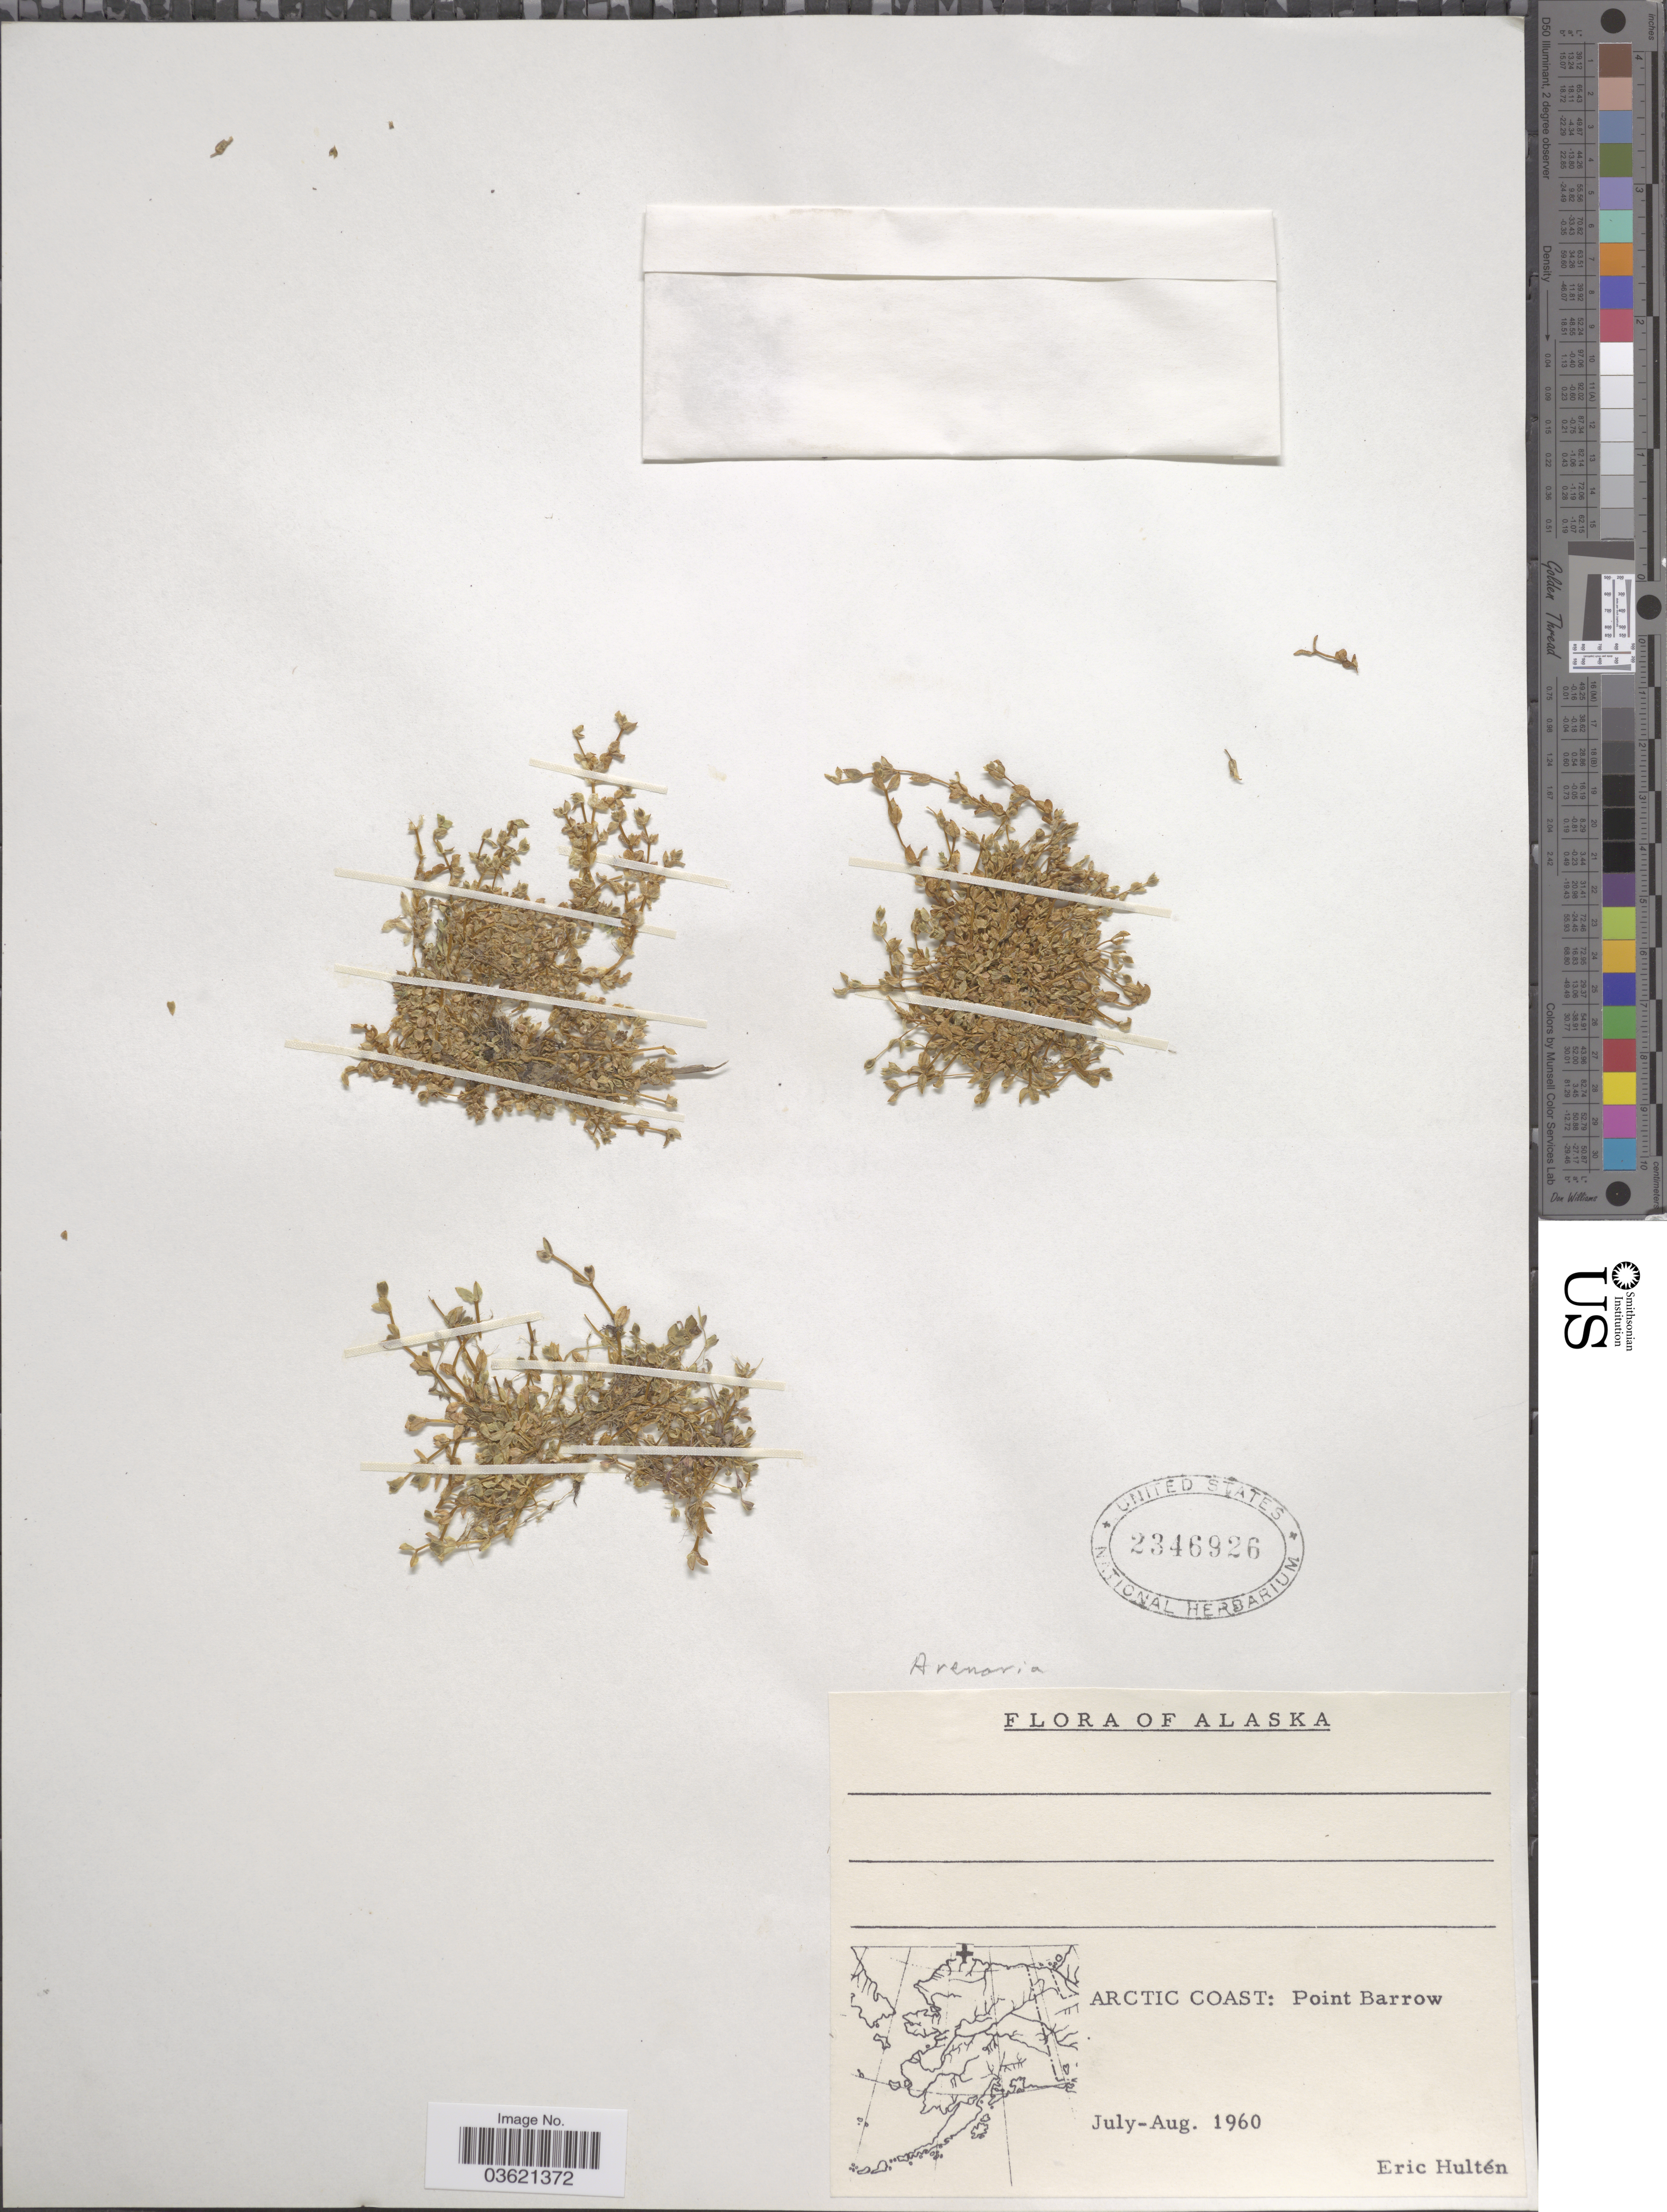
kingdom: Plantae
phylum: Tracheophyta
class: Magnoliopsida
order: Caryophyllales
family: Caryophyllaceae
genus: Arenaria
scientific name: Arenaria sp.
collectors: E. G. Hultén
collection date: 1960-07/1960-08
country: United States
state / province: Alaska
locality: Arctic Coast: Point Barrow.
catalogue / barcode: US 2346926